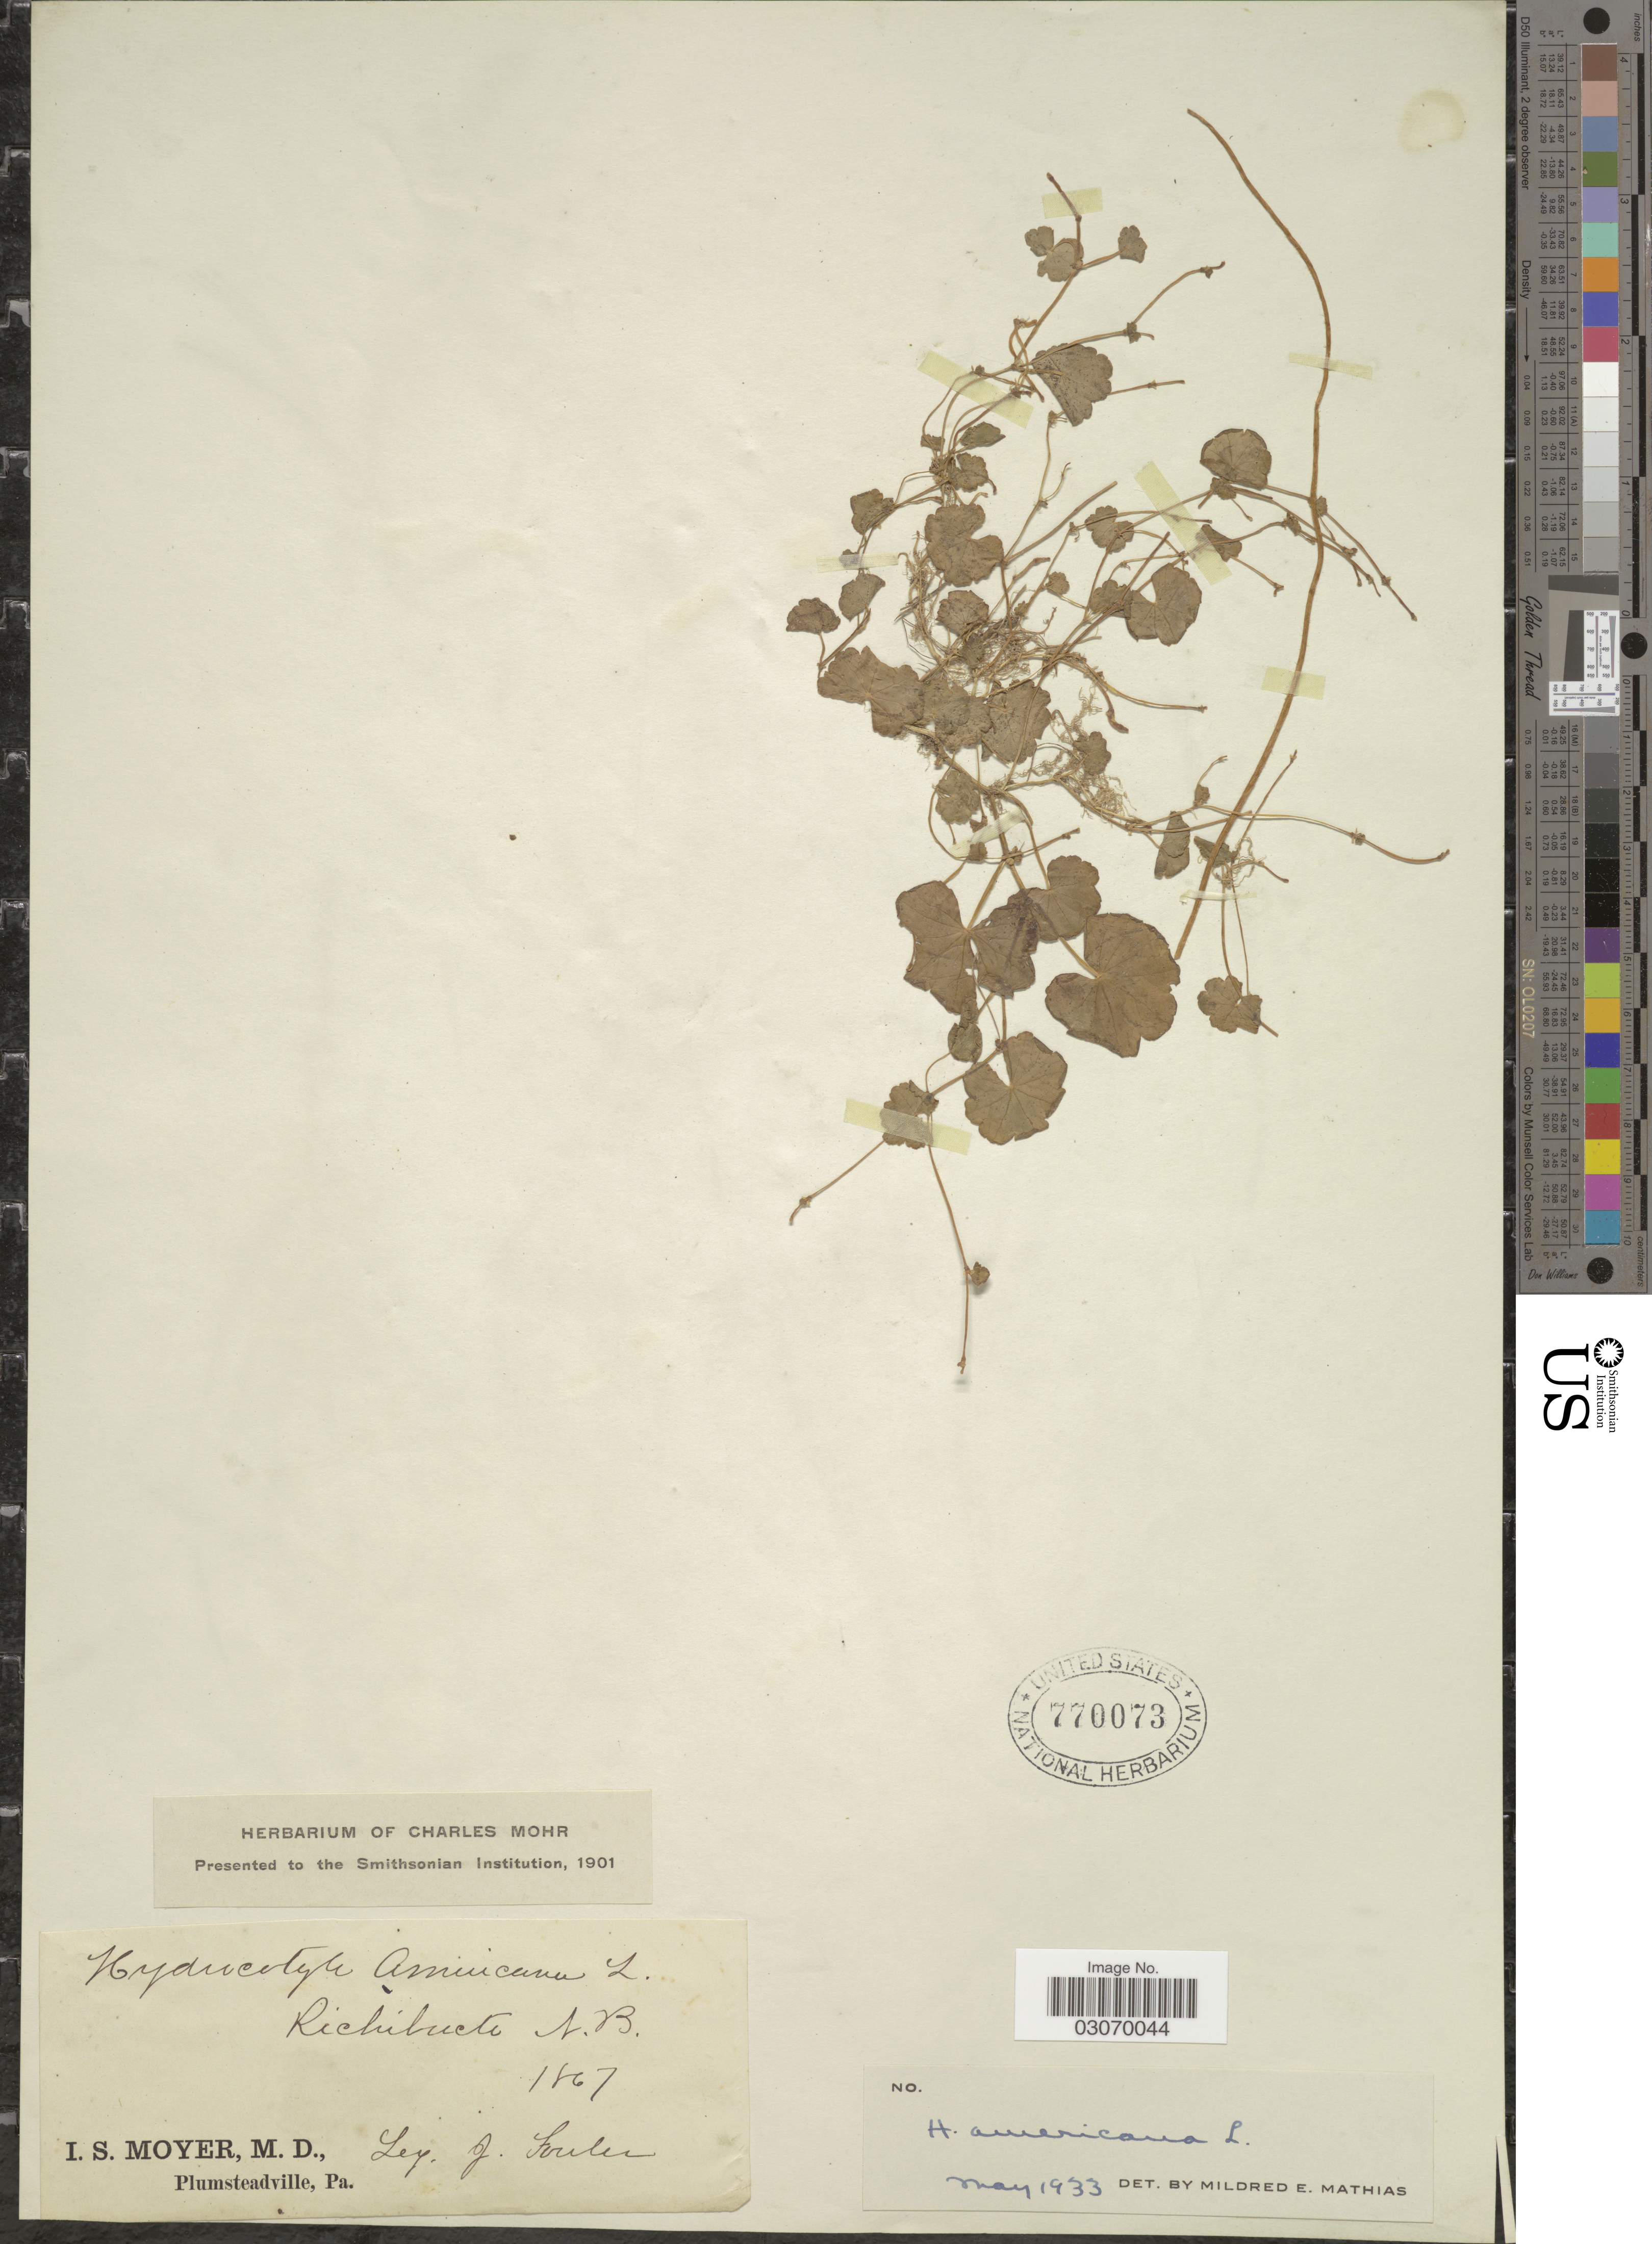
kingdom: Plantae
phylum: Tracheophyta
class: Magnoliopsida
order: Apiales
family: Araliaceae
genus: Hydrocotyle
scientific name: Hydrocotyle americana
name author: L.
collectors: J. Fowler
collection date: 1867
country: Canada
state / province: New Brunswick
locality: Richibucto.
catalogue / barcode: US 770073